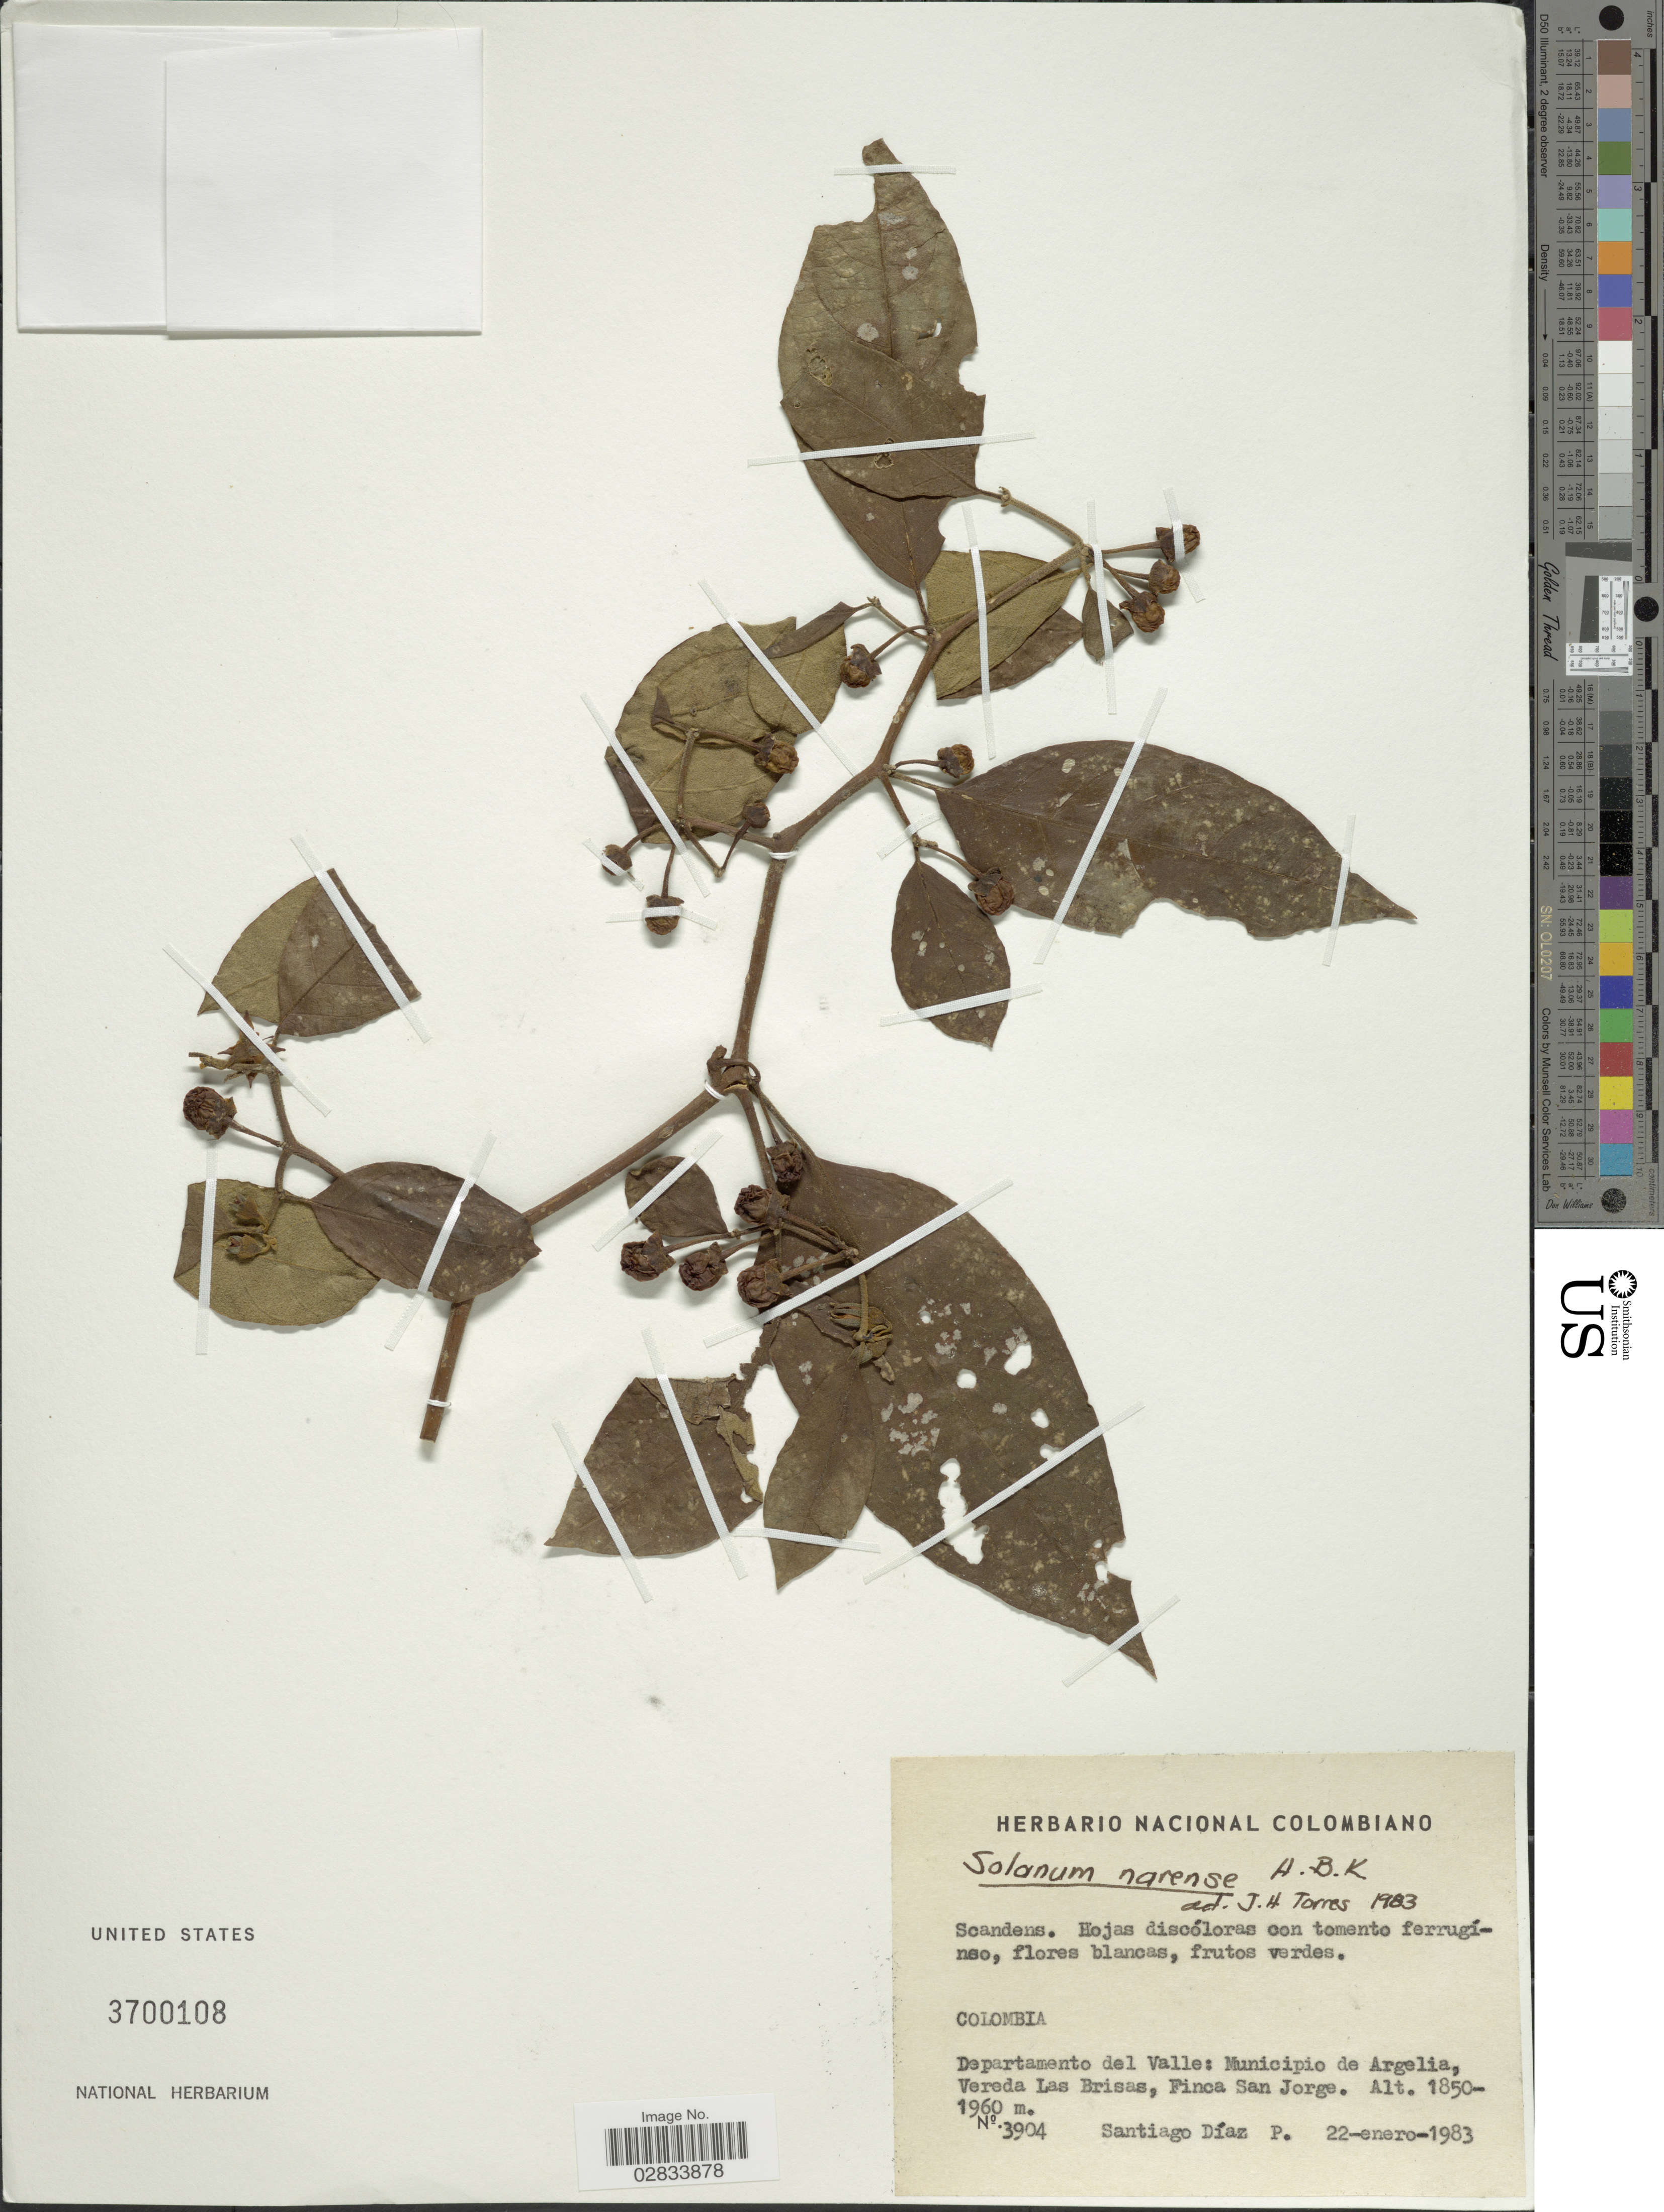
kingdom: Plantae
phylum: Tracheophyta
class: Magnoliopsida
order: Solanales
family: Solanaceae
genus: Solanum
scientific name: Solanum narense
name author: Dunal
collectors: S. Diaz P.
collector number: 3904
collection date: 1983-01-22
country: Colombia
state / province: Valle del Cauca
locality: Departamento del Valle: Municipio de Argelia, Vereda Las Brisas, Finca San Jorge.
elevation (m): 1850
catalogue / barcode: US 3700108